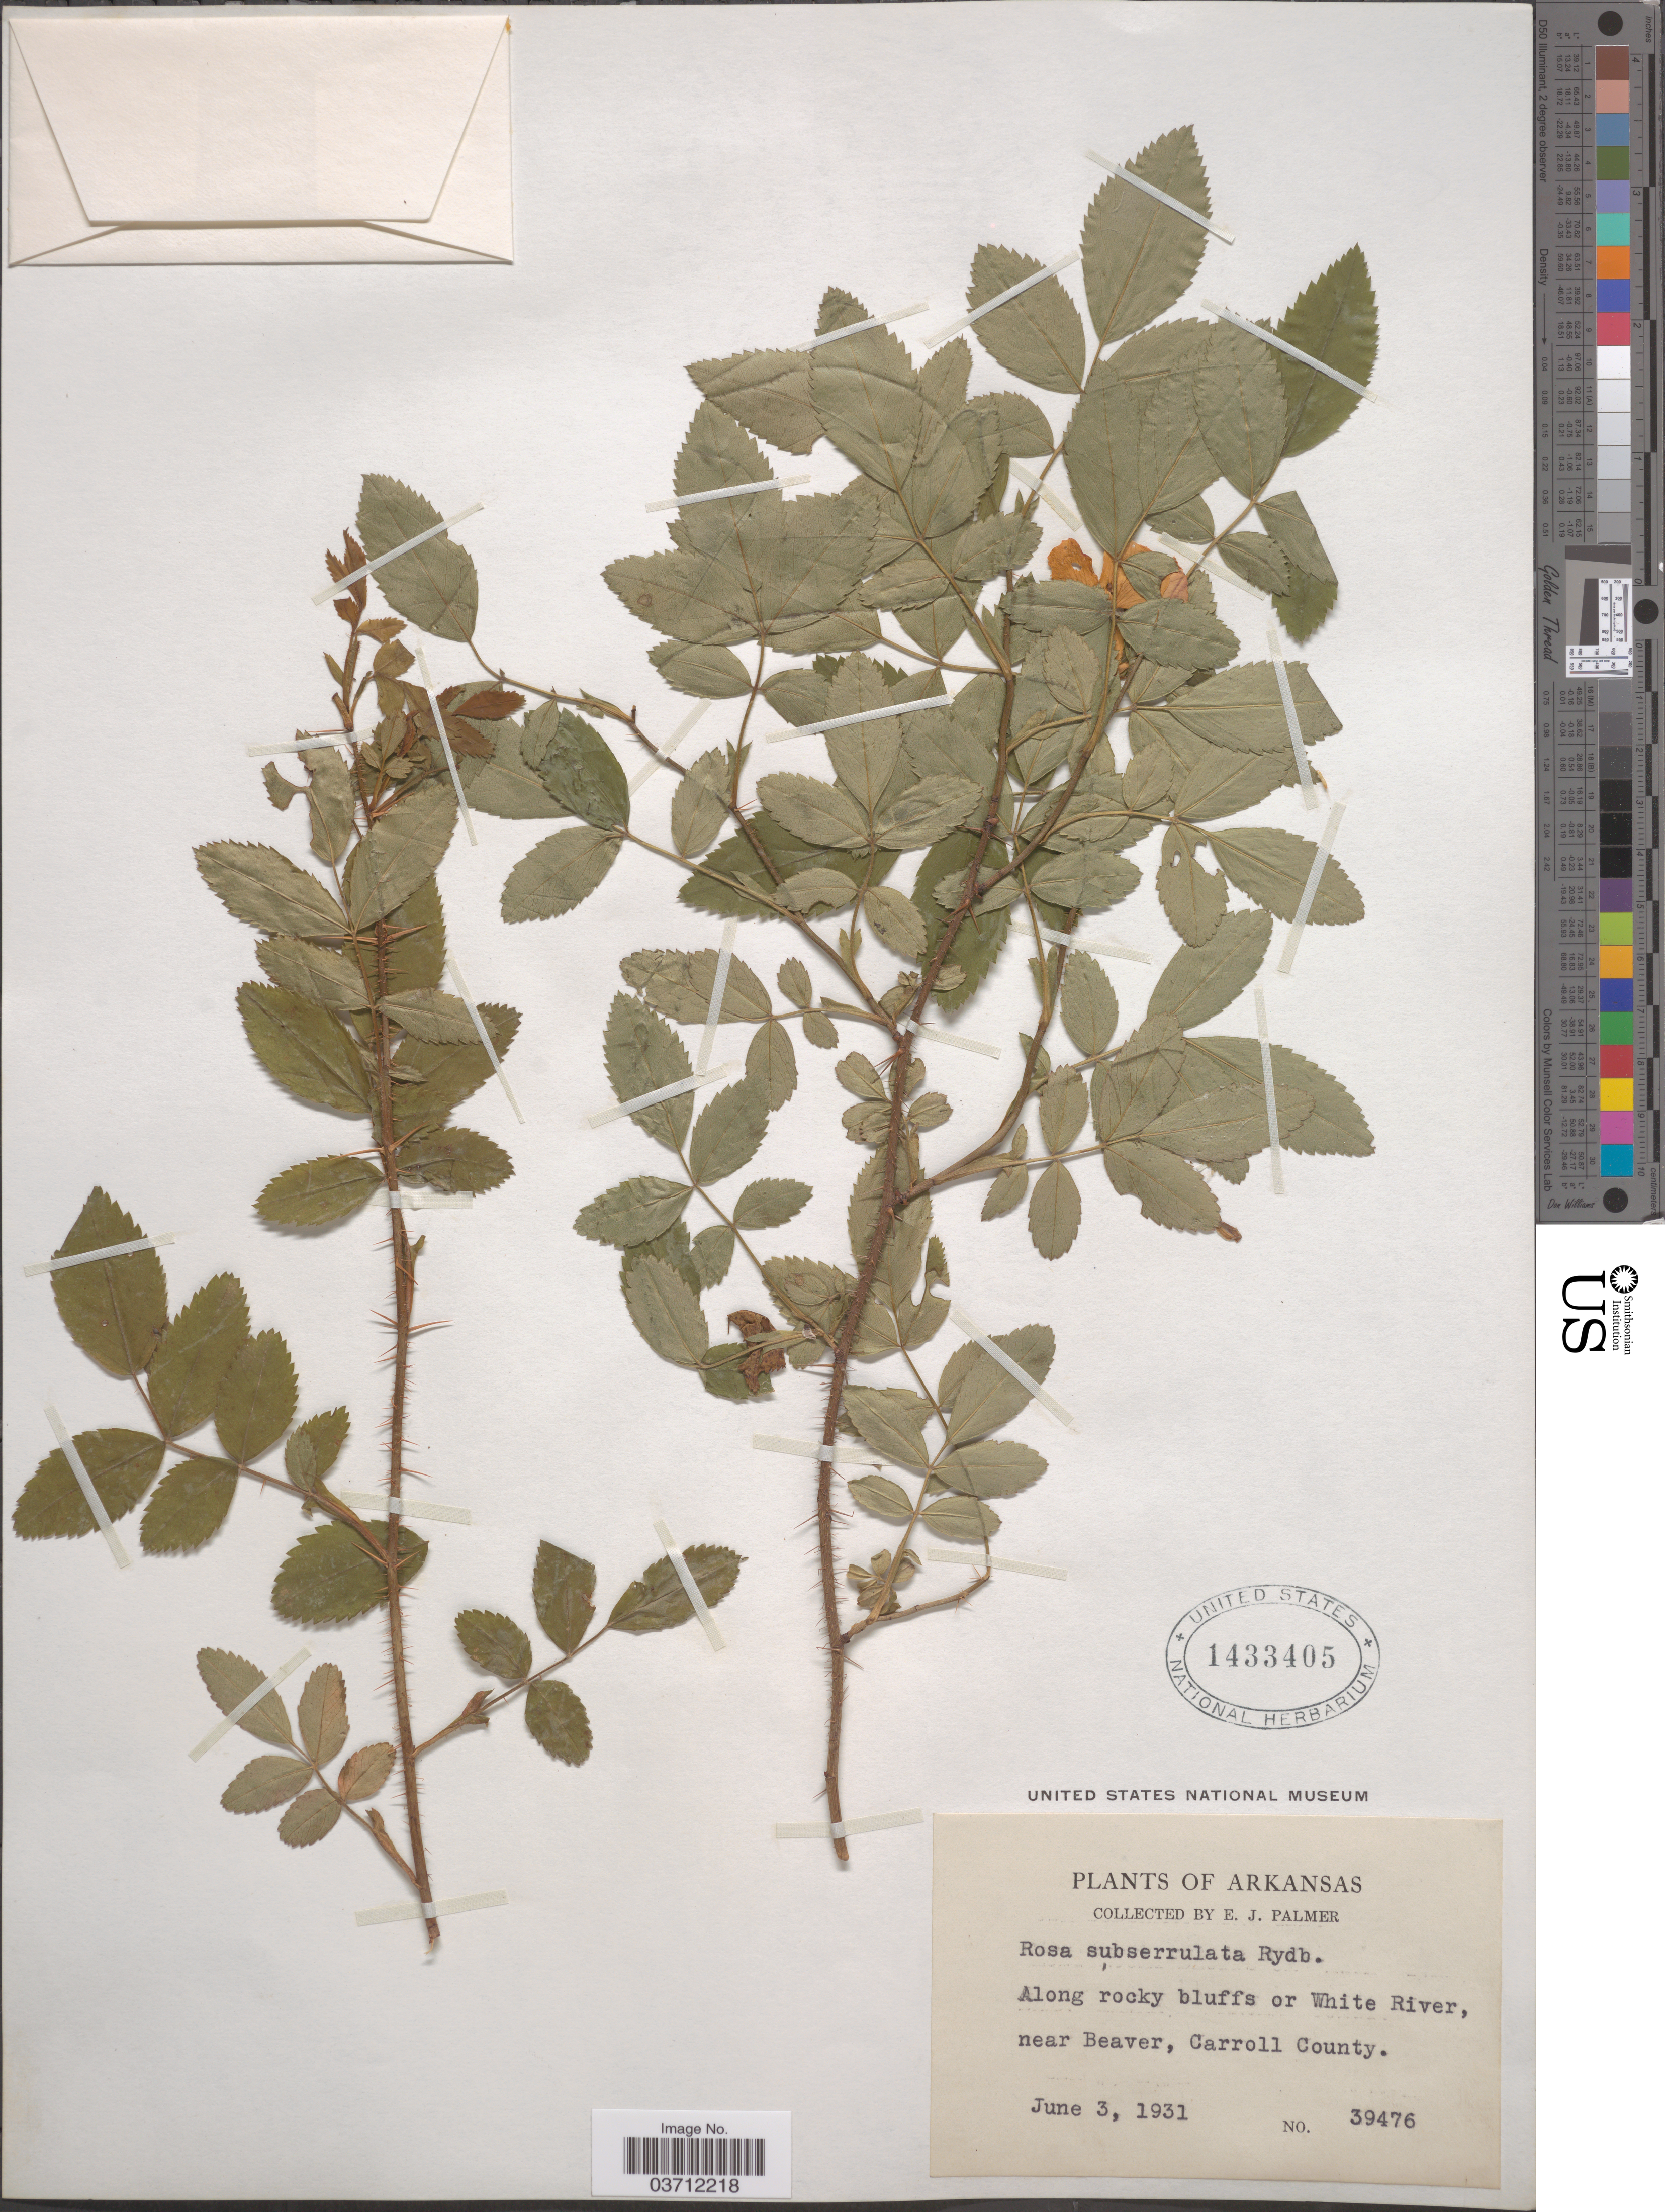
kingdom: Plantae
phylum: Tracheophyta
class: Magnoliopsida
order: Rosales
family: Rosaceae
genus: Rosa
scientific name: Rosa subserrulata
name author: Rydb.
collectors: E. J. Palmer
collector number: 39476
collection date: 1931-06-03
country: United States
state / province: Arkansas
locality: Along rocky bluffs or White River, near Beaver, Carroll County.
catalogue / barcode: US 1433405